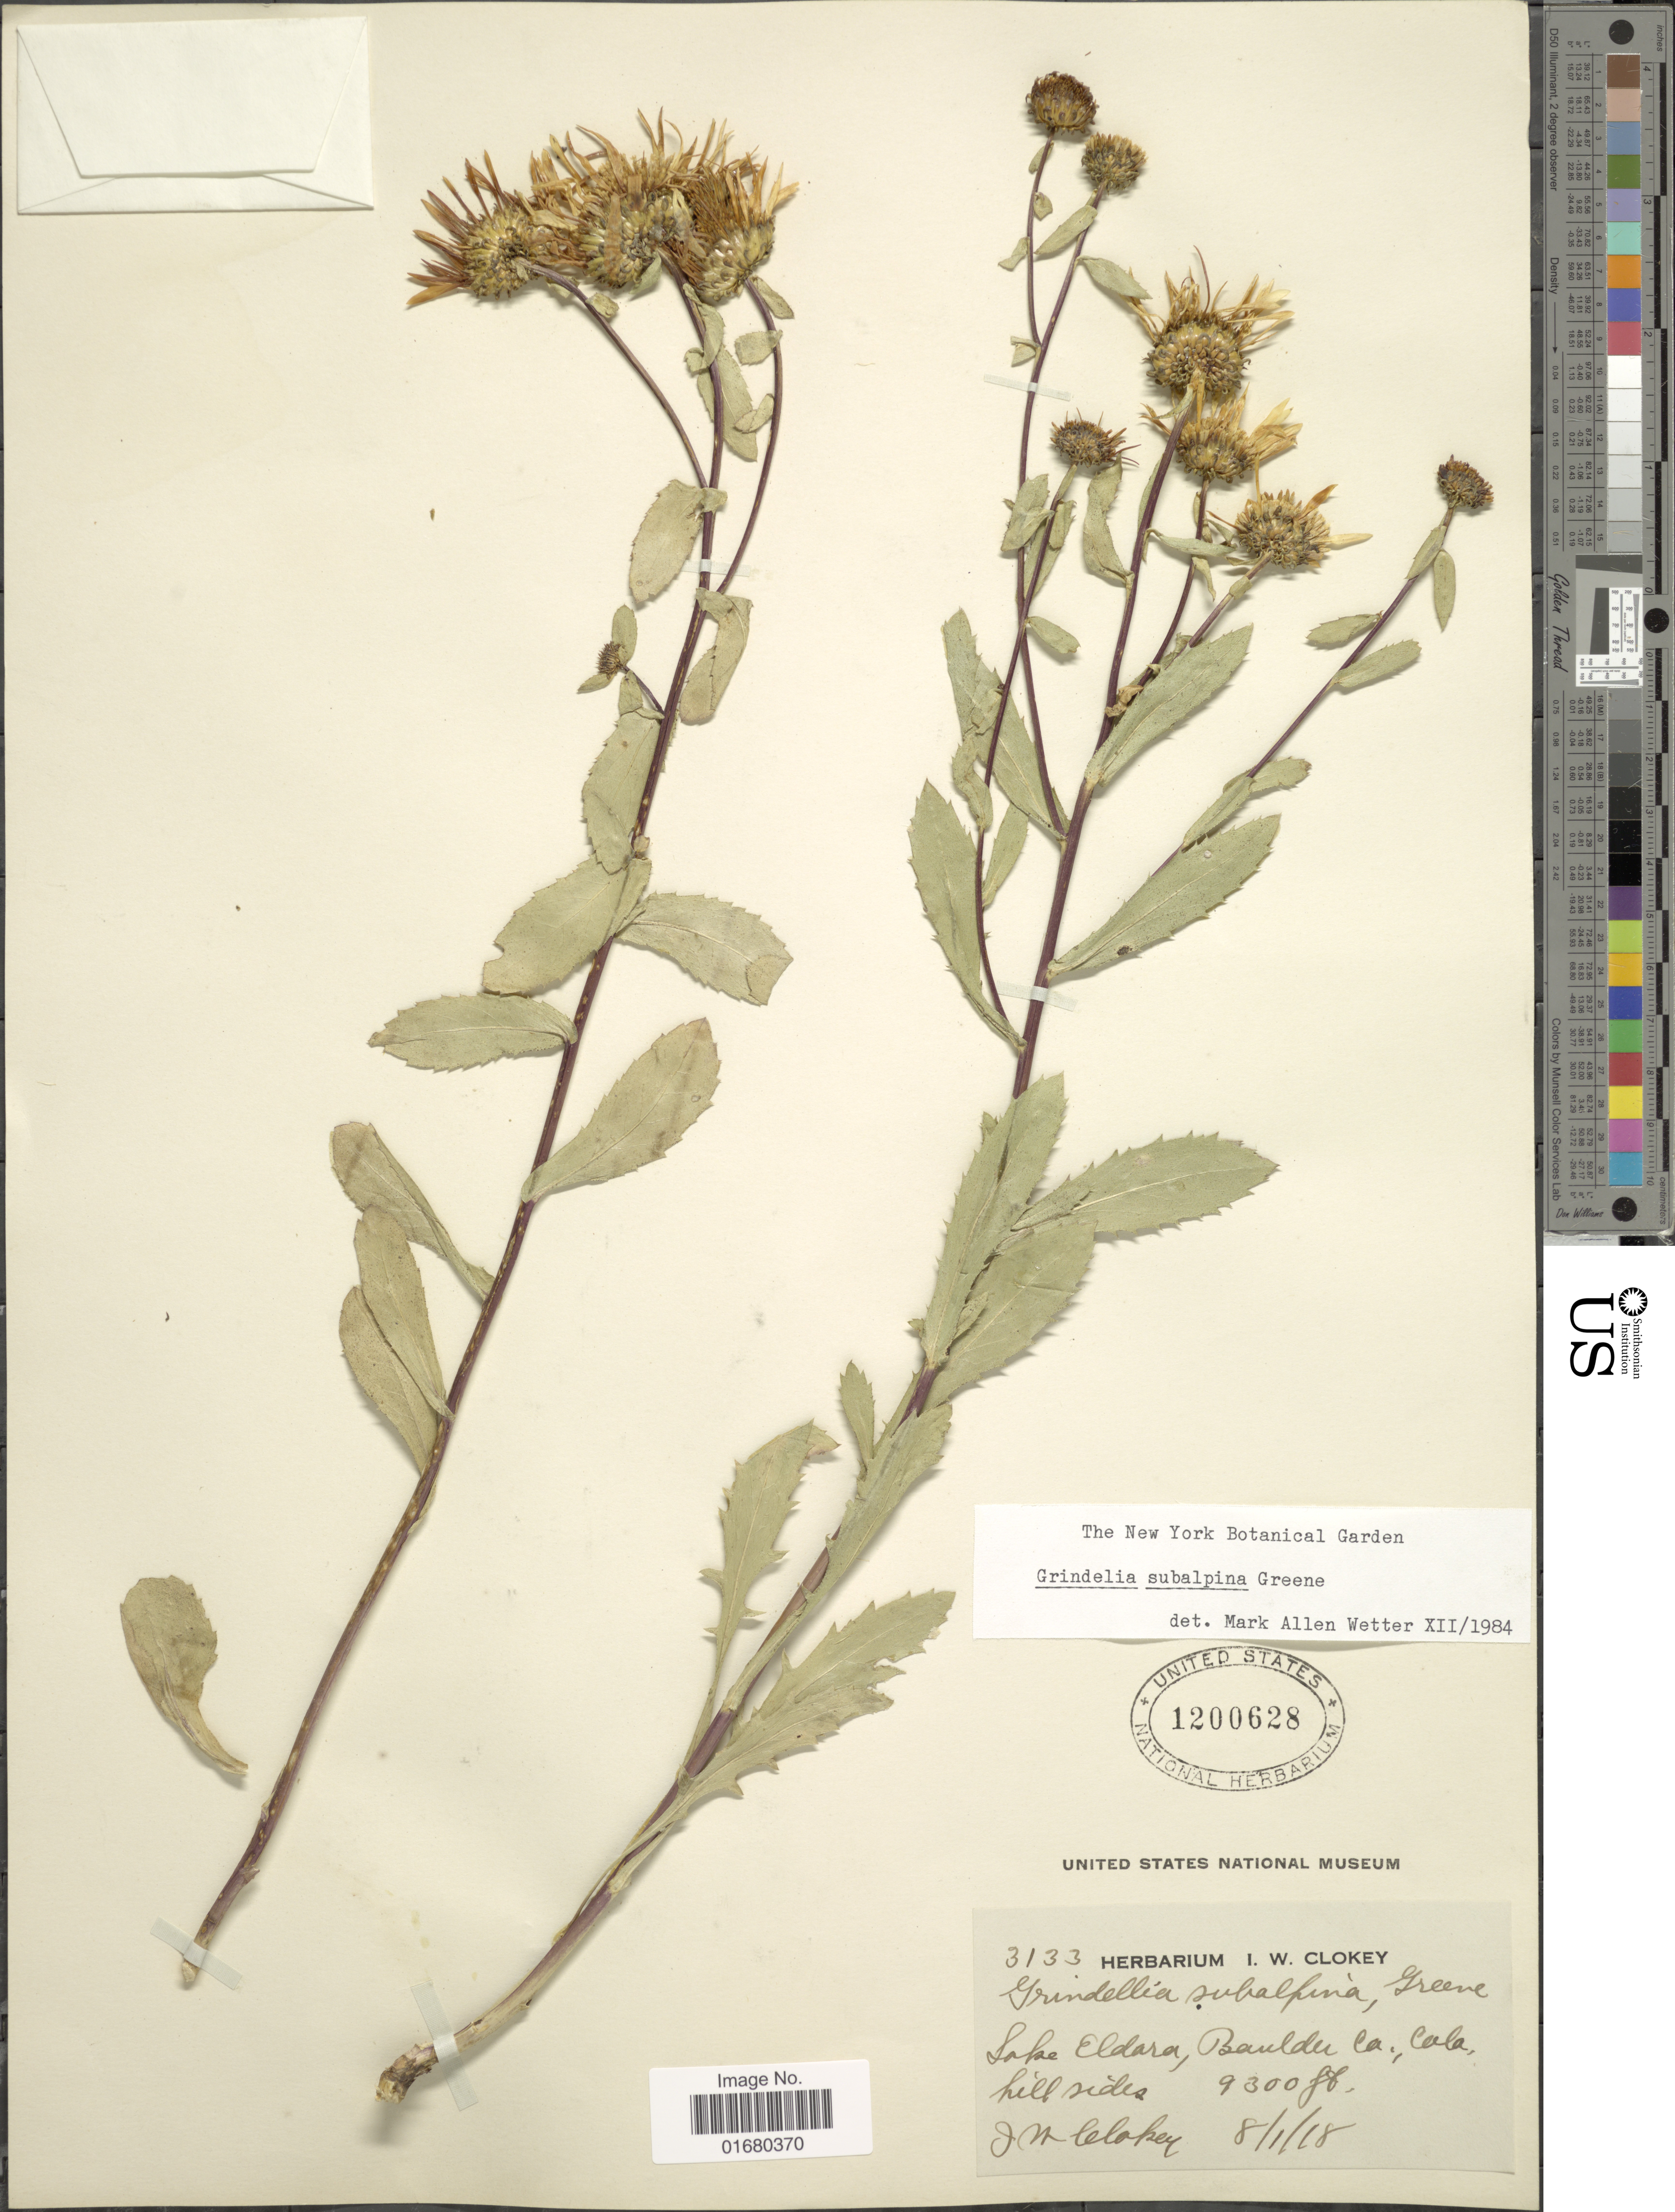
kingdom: Plantae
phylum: Tracheophyta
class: Magnoliopsida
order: Asterales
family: Asteraceae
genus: Grindelia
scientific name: Grindelia subalpina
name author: S.W. Greene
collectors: I. W. Clokey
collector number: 3133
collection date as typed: Transcribed d/m/y: 1/8/18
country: United States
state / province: Colorado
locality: Lake Eldara, Boulder Co.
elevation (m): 2835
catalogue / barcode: US 1200628